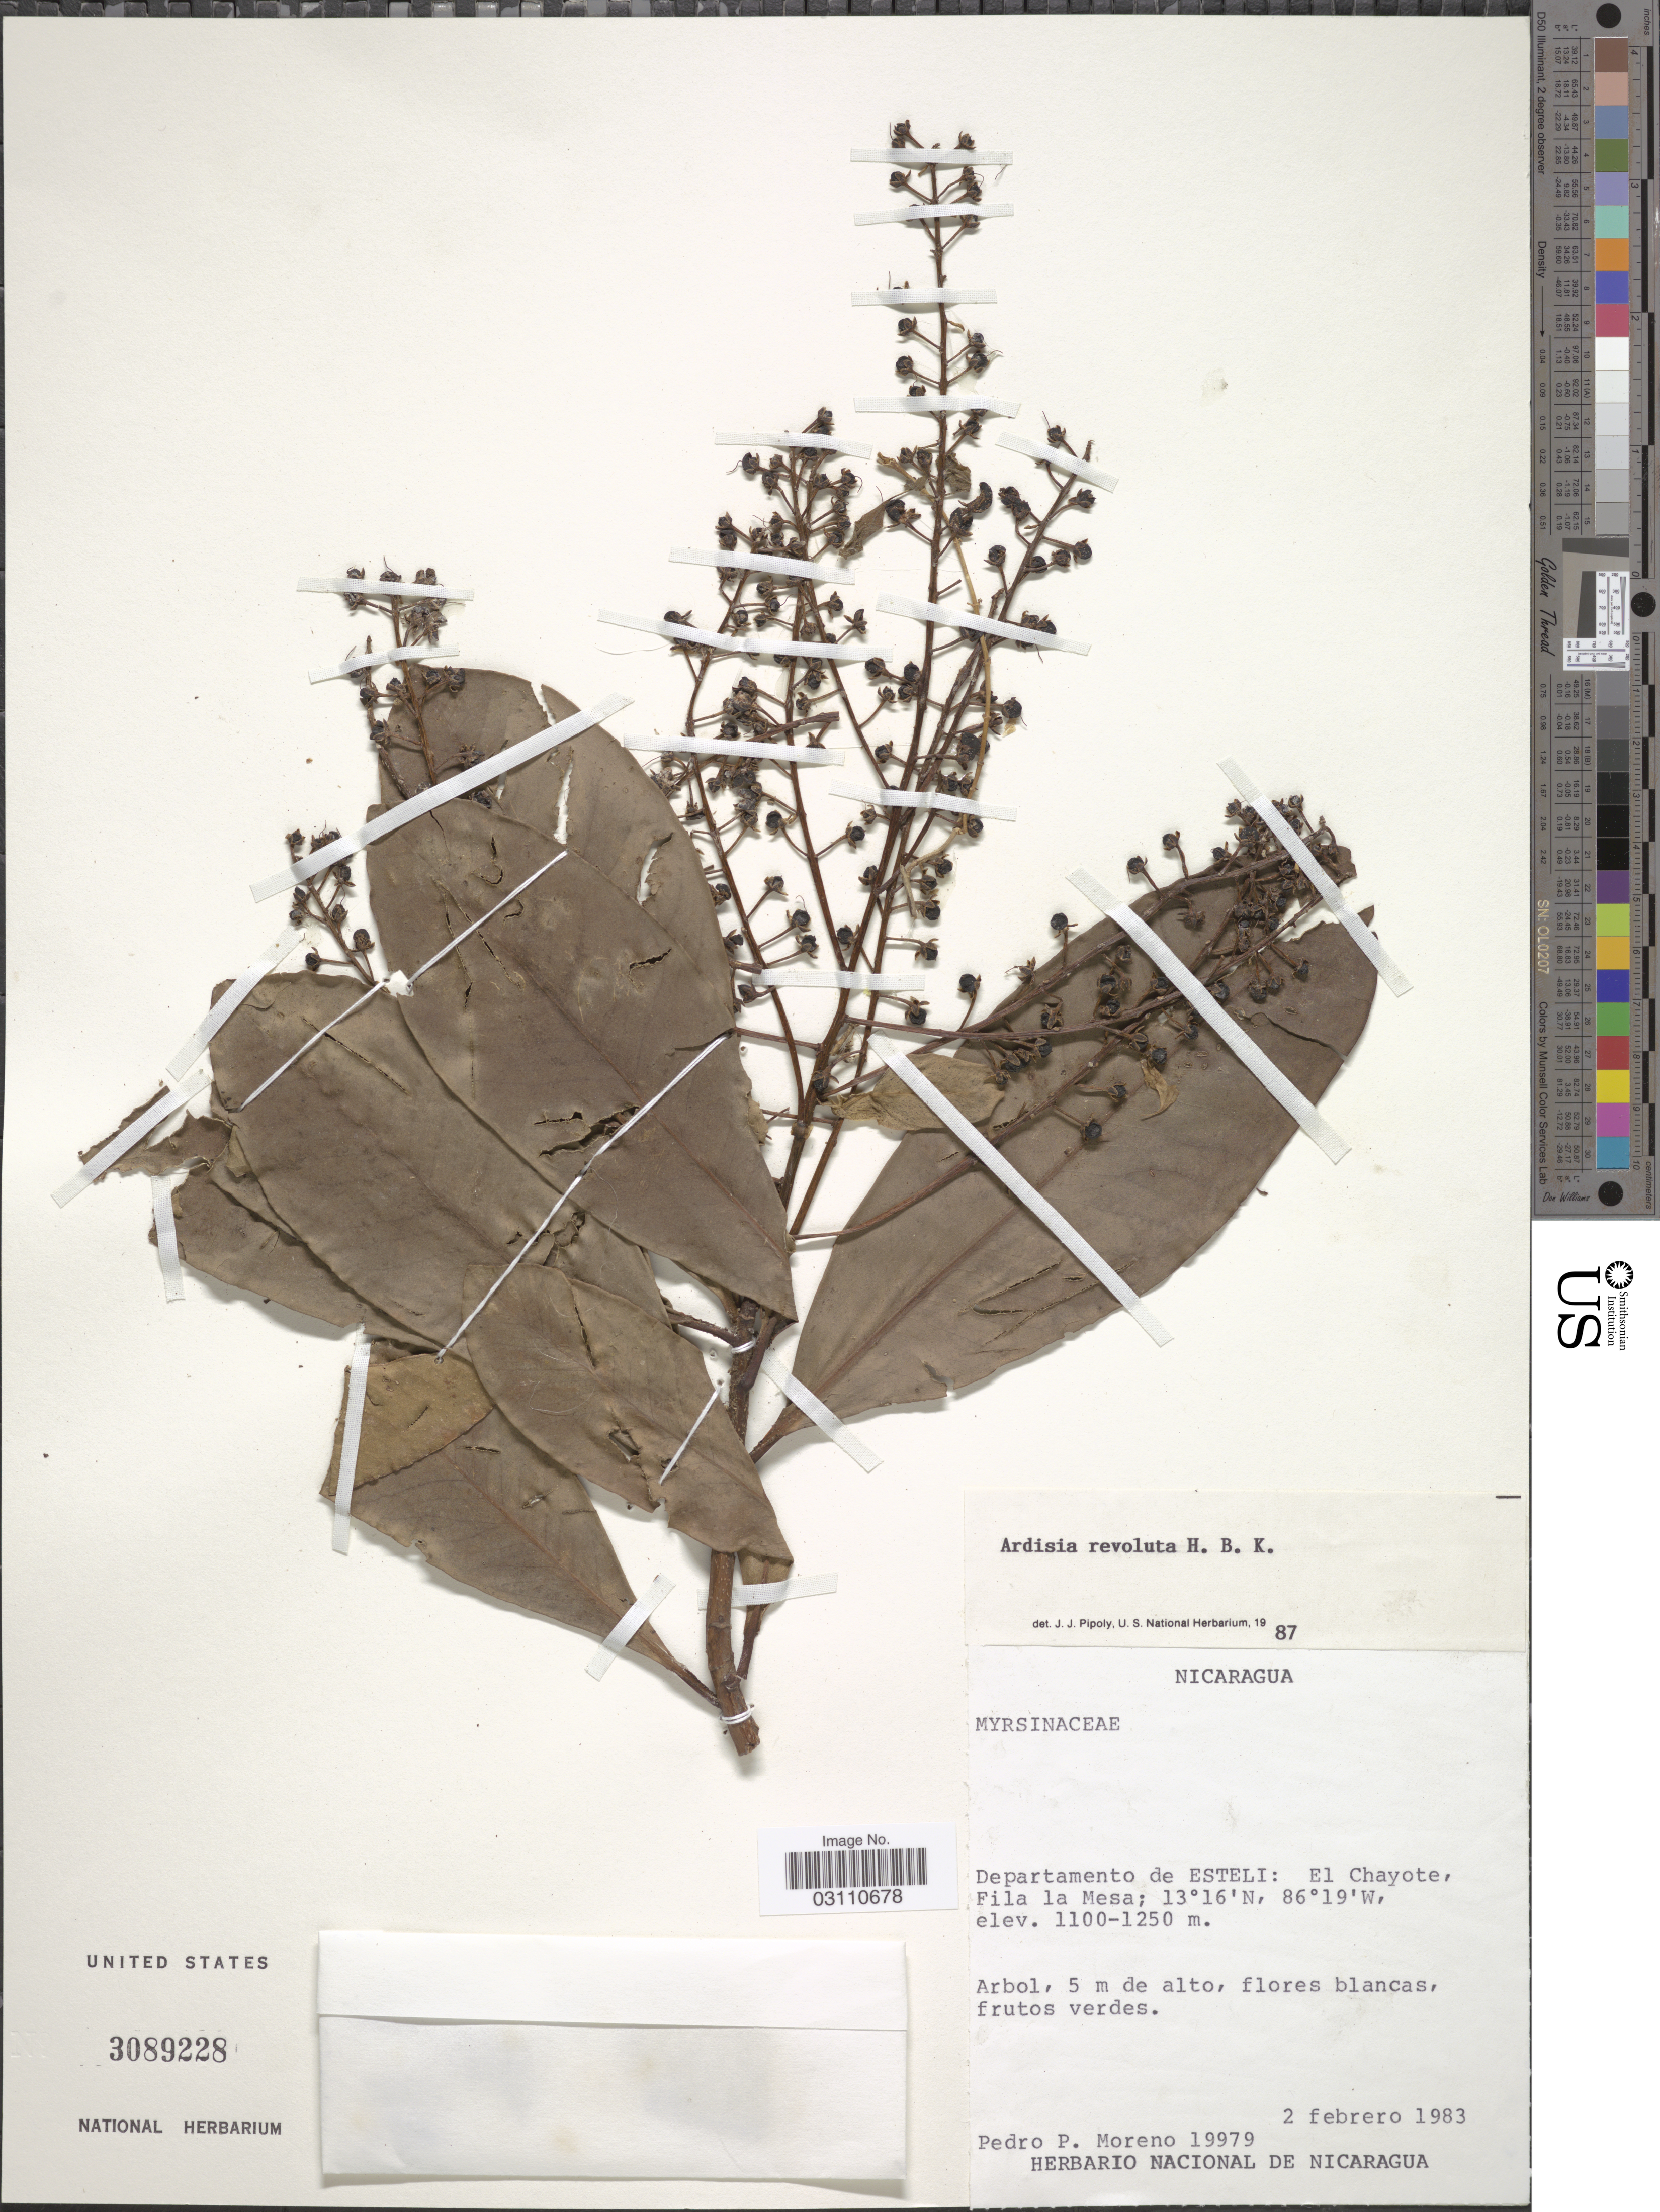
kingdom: Plantae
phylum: Tracheophyta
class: Magnoliopsida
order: Ericales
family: Primulaceae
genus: Ardisia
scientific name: Ardisia revoluta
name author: Kunth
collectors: P. Moreno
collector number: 19979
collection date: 1983-02-02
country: Nicaragua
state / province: Esteli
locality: Departamento de Esteli: El Chayote, Fila la Mesa.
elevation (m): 1100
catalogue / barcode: US 3089228